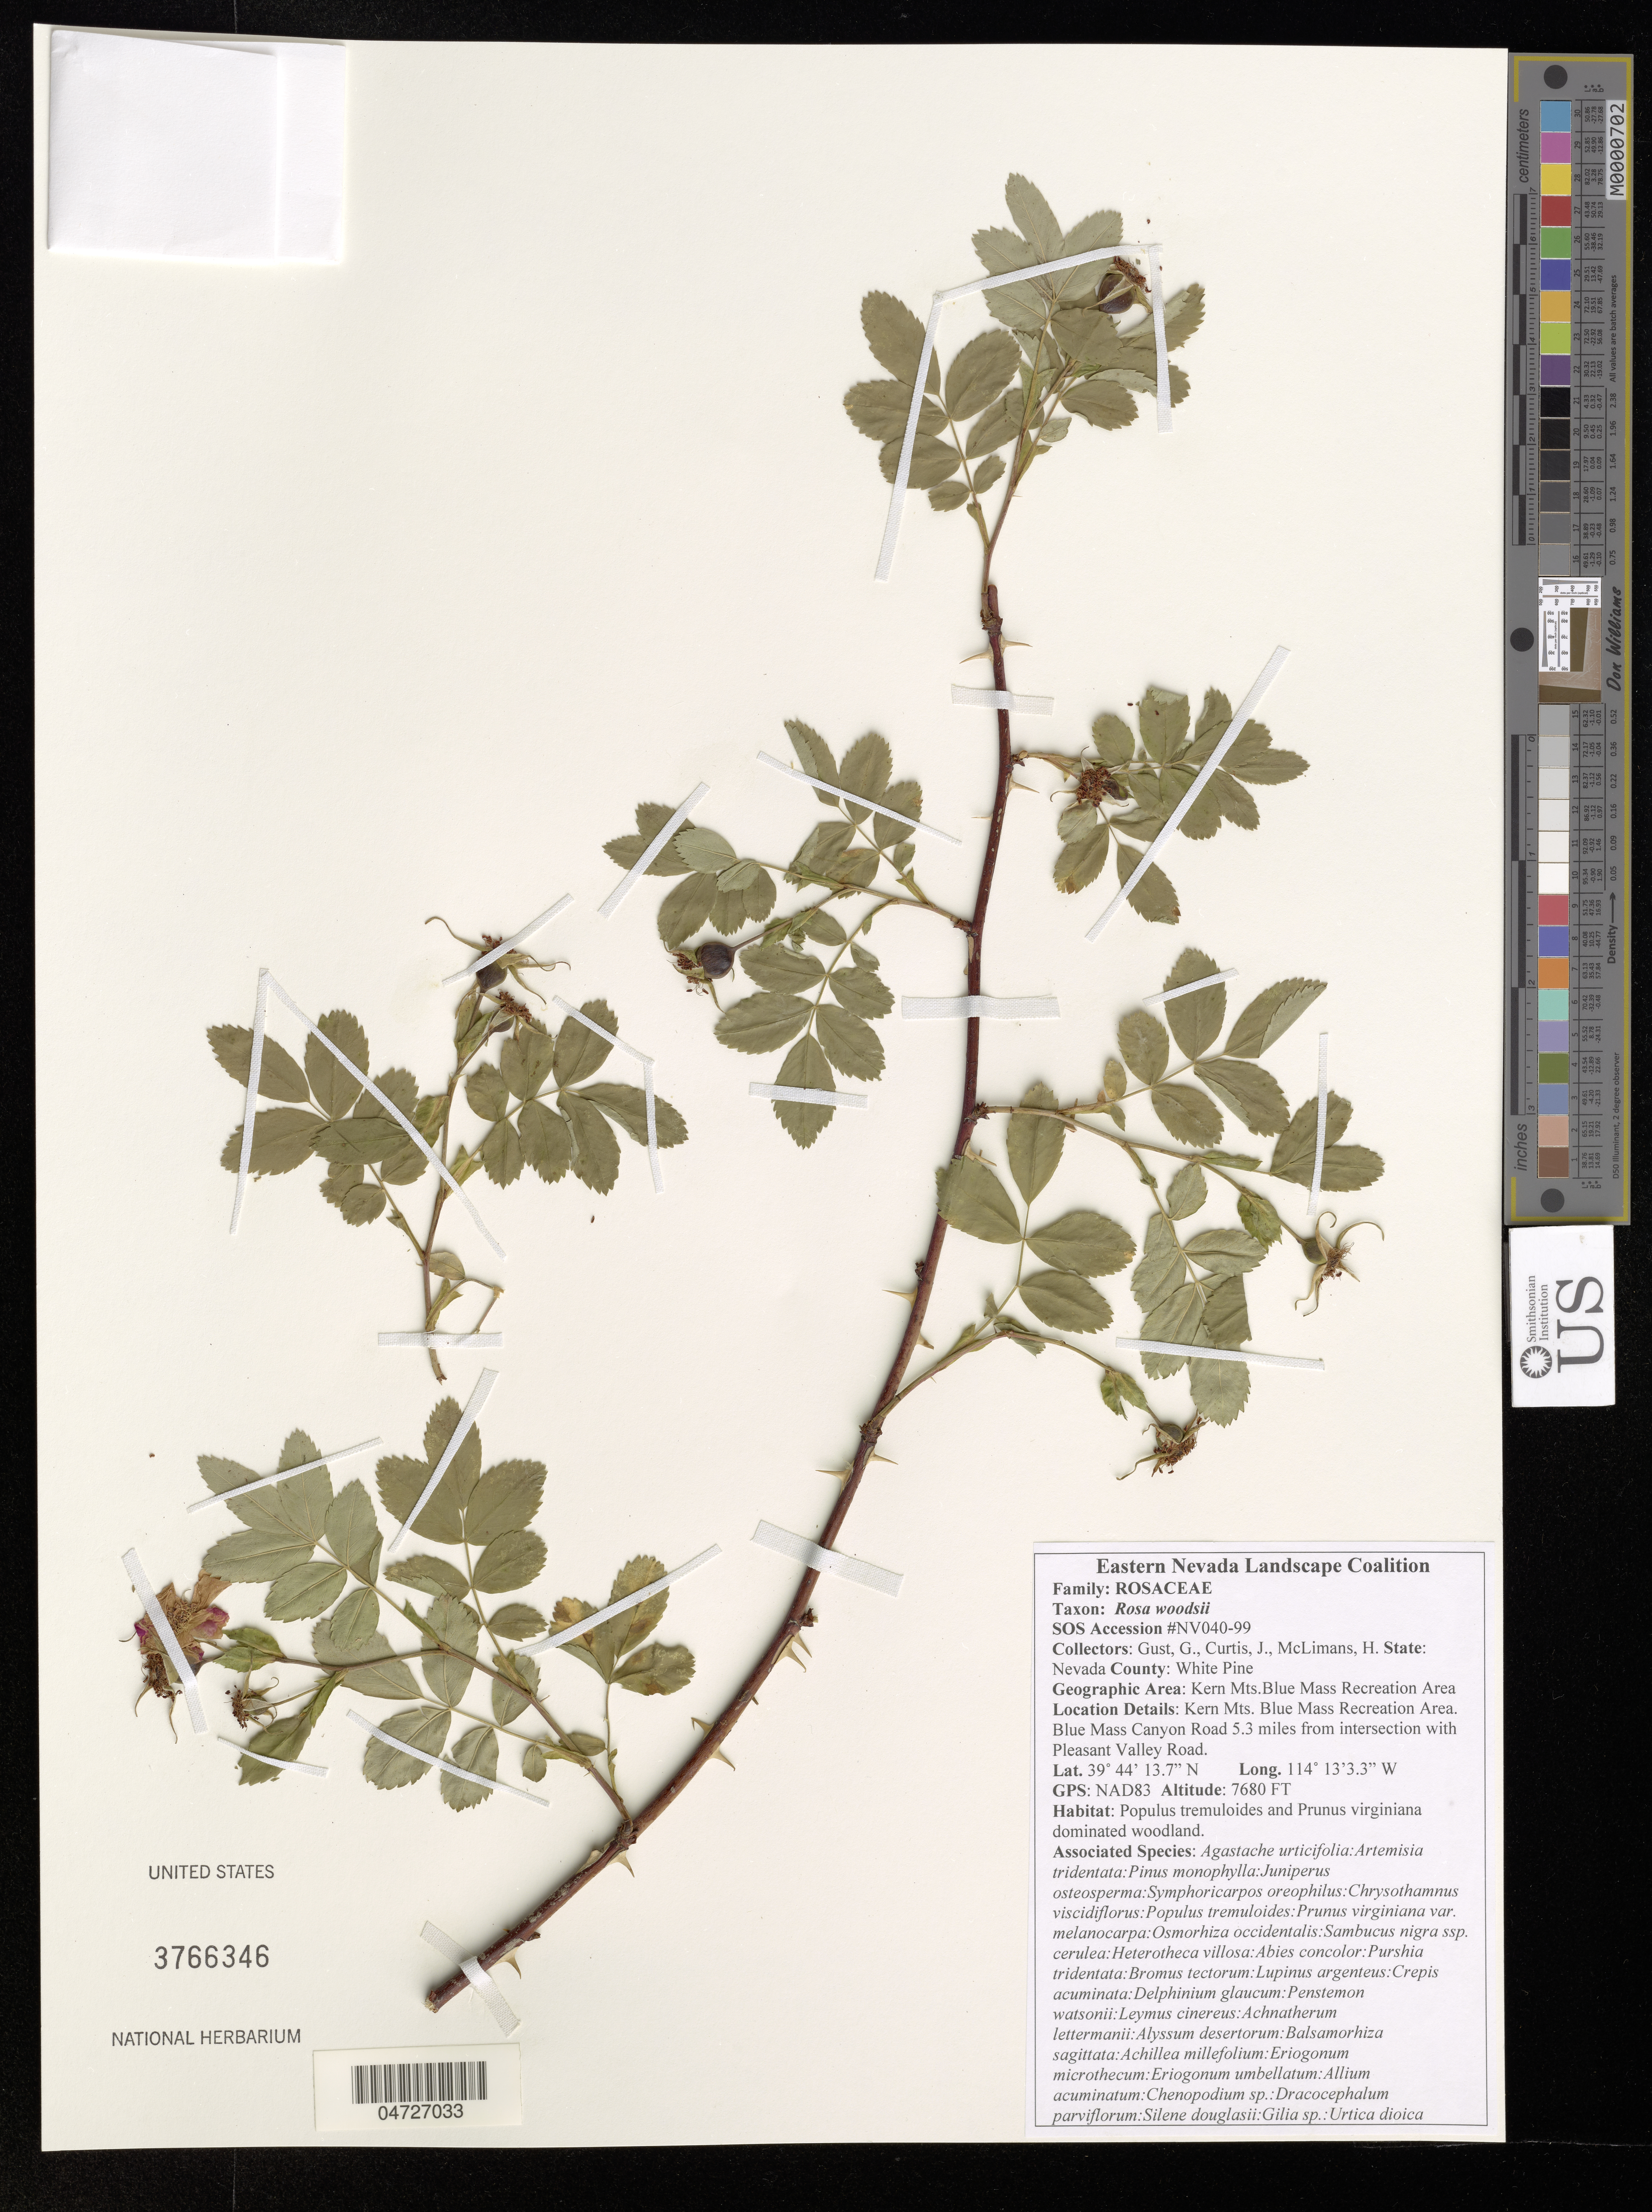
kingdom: Plantae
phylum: Tracheophyta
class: Magnoliopsida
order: Rosales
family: Rosaceae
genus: Rosa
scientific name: Rosa woodsii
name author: Lindl.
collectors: G. Gust, J. Curtis & H. McLimans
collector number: NV040-99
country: United States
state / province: Nevada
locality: County: White Pine. Kern Mts. Blue Mass Recreation Area. Blue Mass Canyon Road 5.3 miles from intersection with Pleasant Valley Road.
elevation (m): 2341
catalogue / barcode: US 3766346